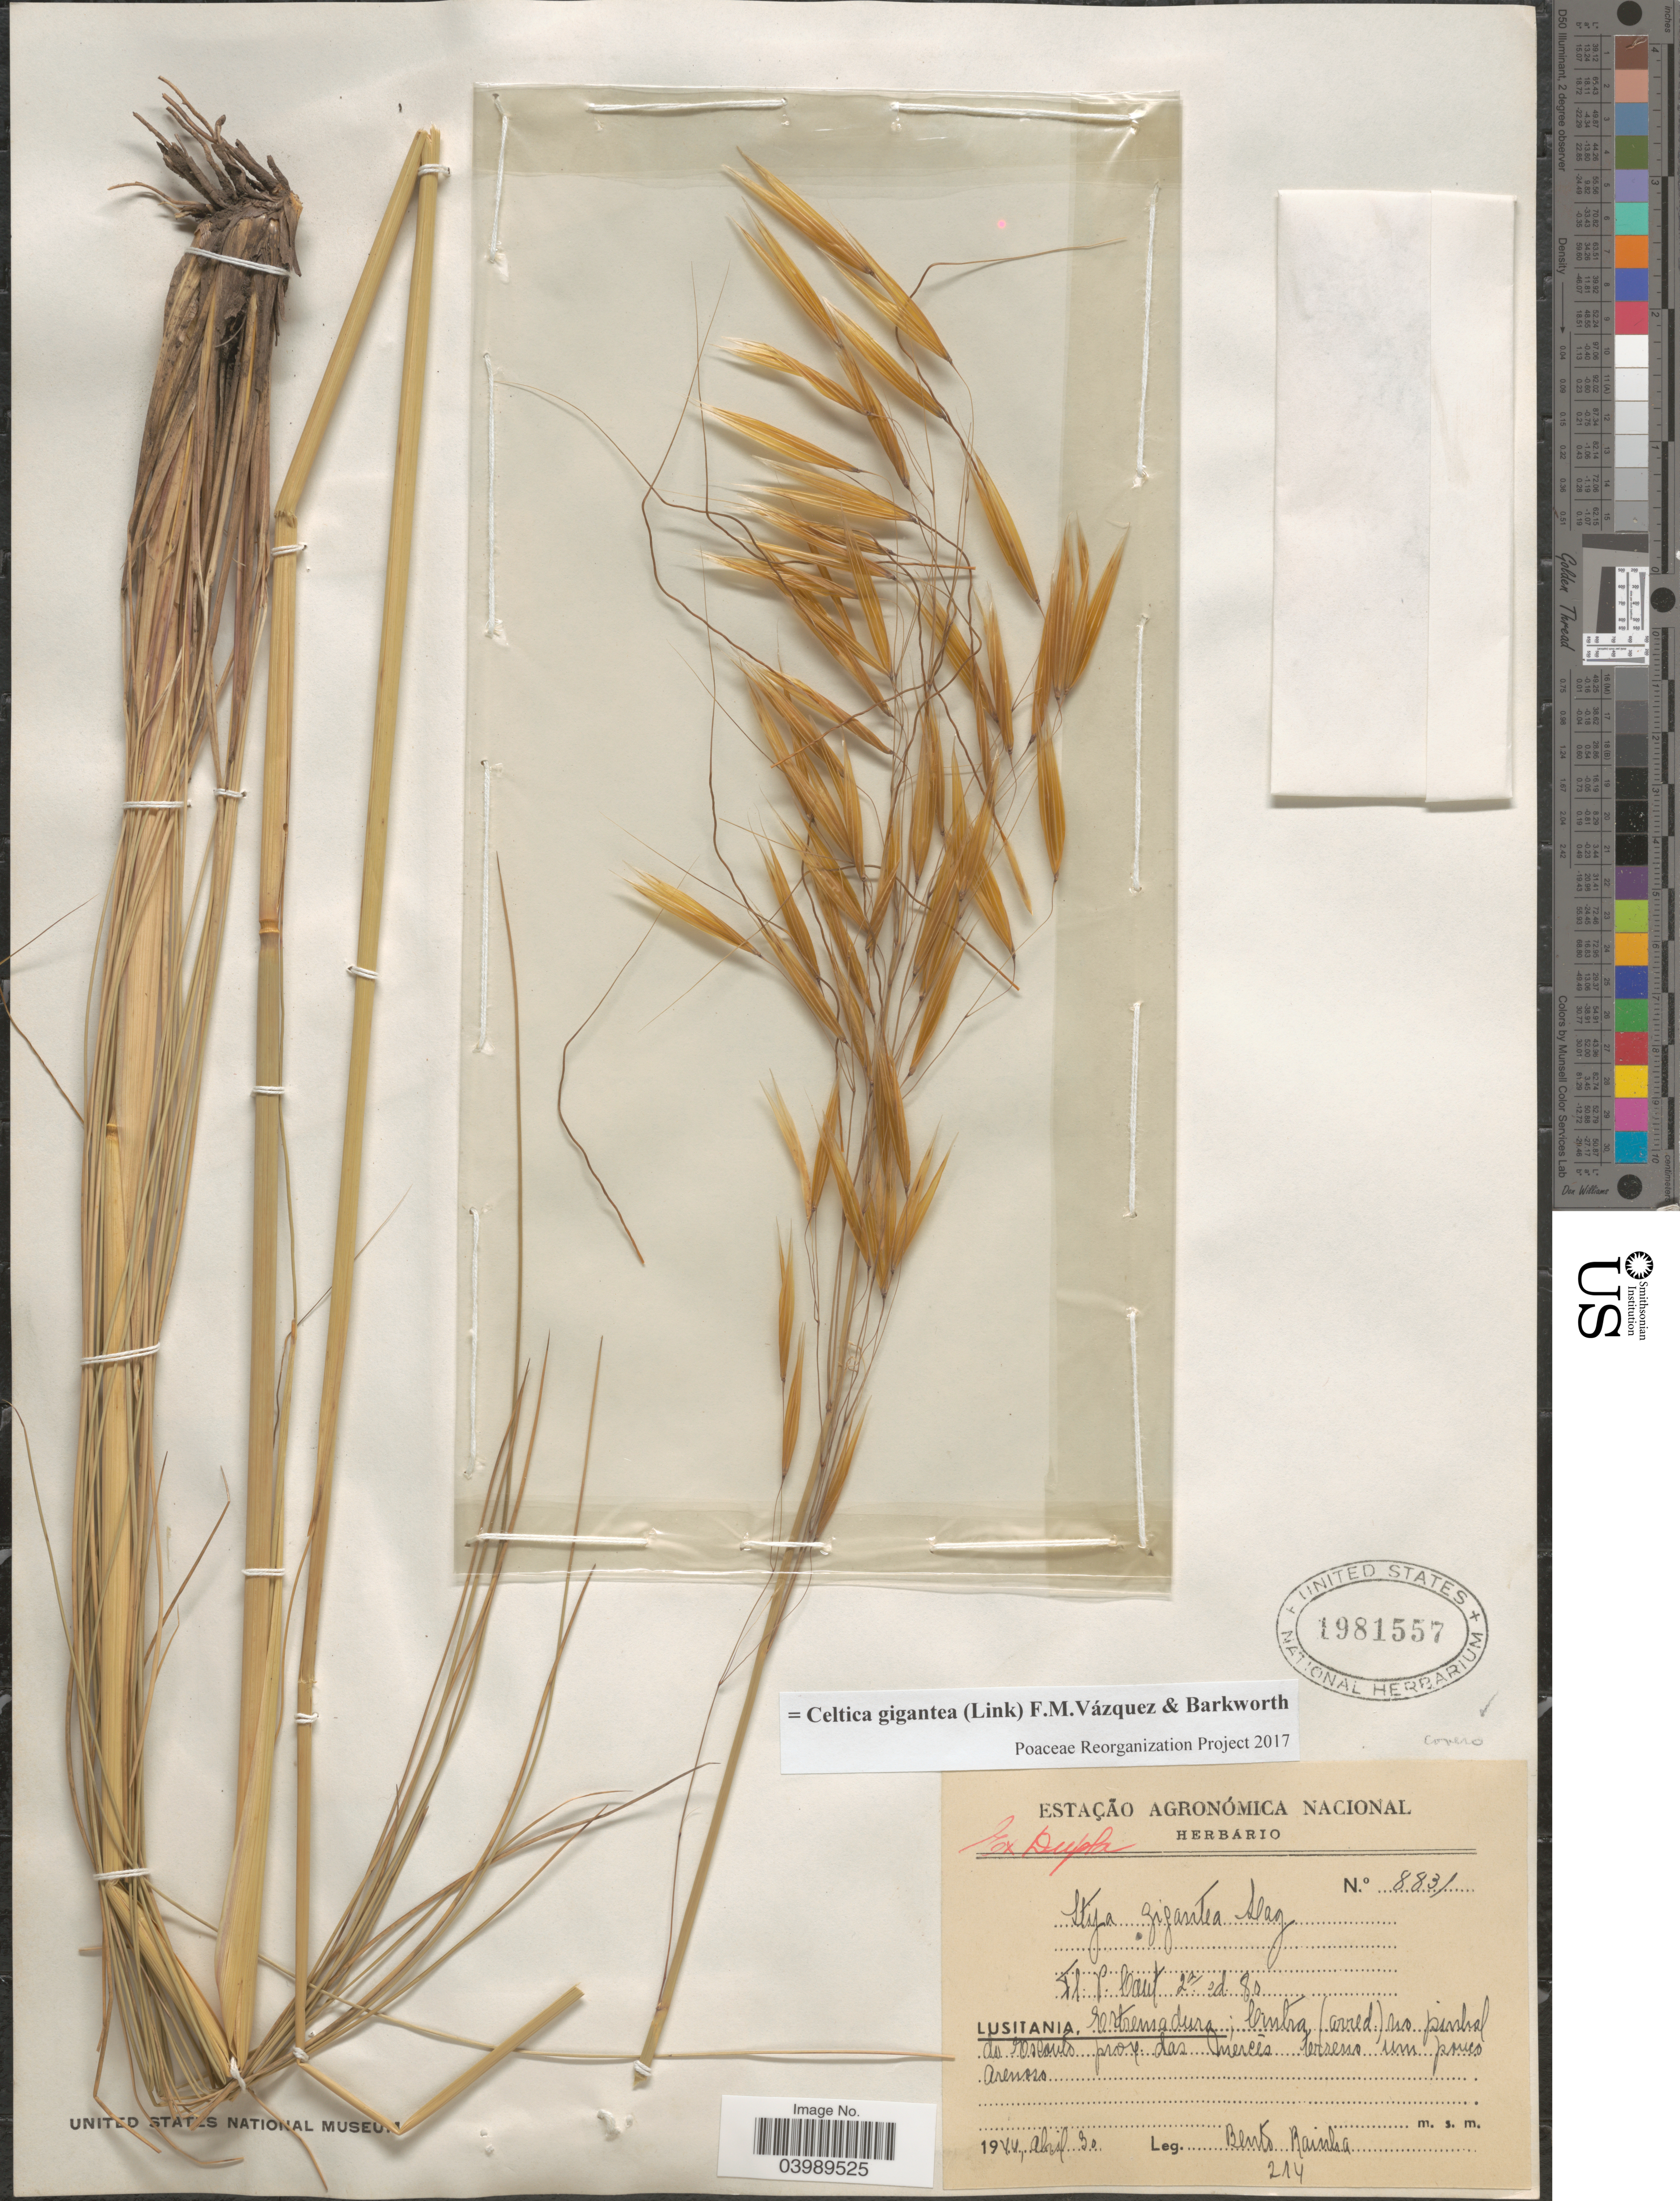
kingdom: Plantae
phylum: Tracheophyta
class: Liliopsida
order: Poales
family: Poaceae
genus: Celtica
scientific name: Celtica gigantea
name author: (Link) F.M. Vázquez & Barkworth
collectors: B. Rainha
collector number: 214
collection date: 1944-04-30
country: Portugal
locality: Lusitania, Estremadura; Cintra (arred.) no pinhal do rento prov. das Mercês terreno um pruco Arenoso. [interpreted]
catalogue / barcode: US 1981557